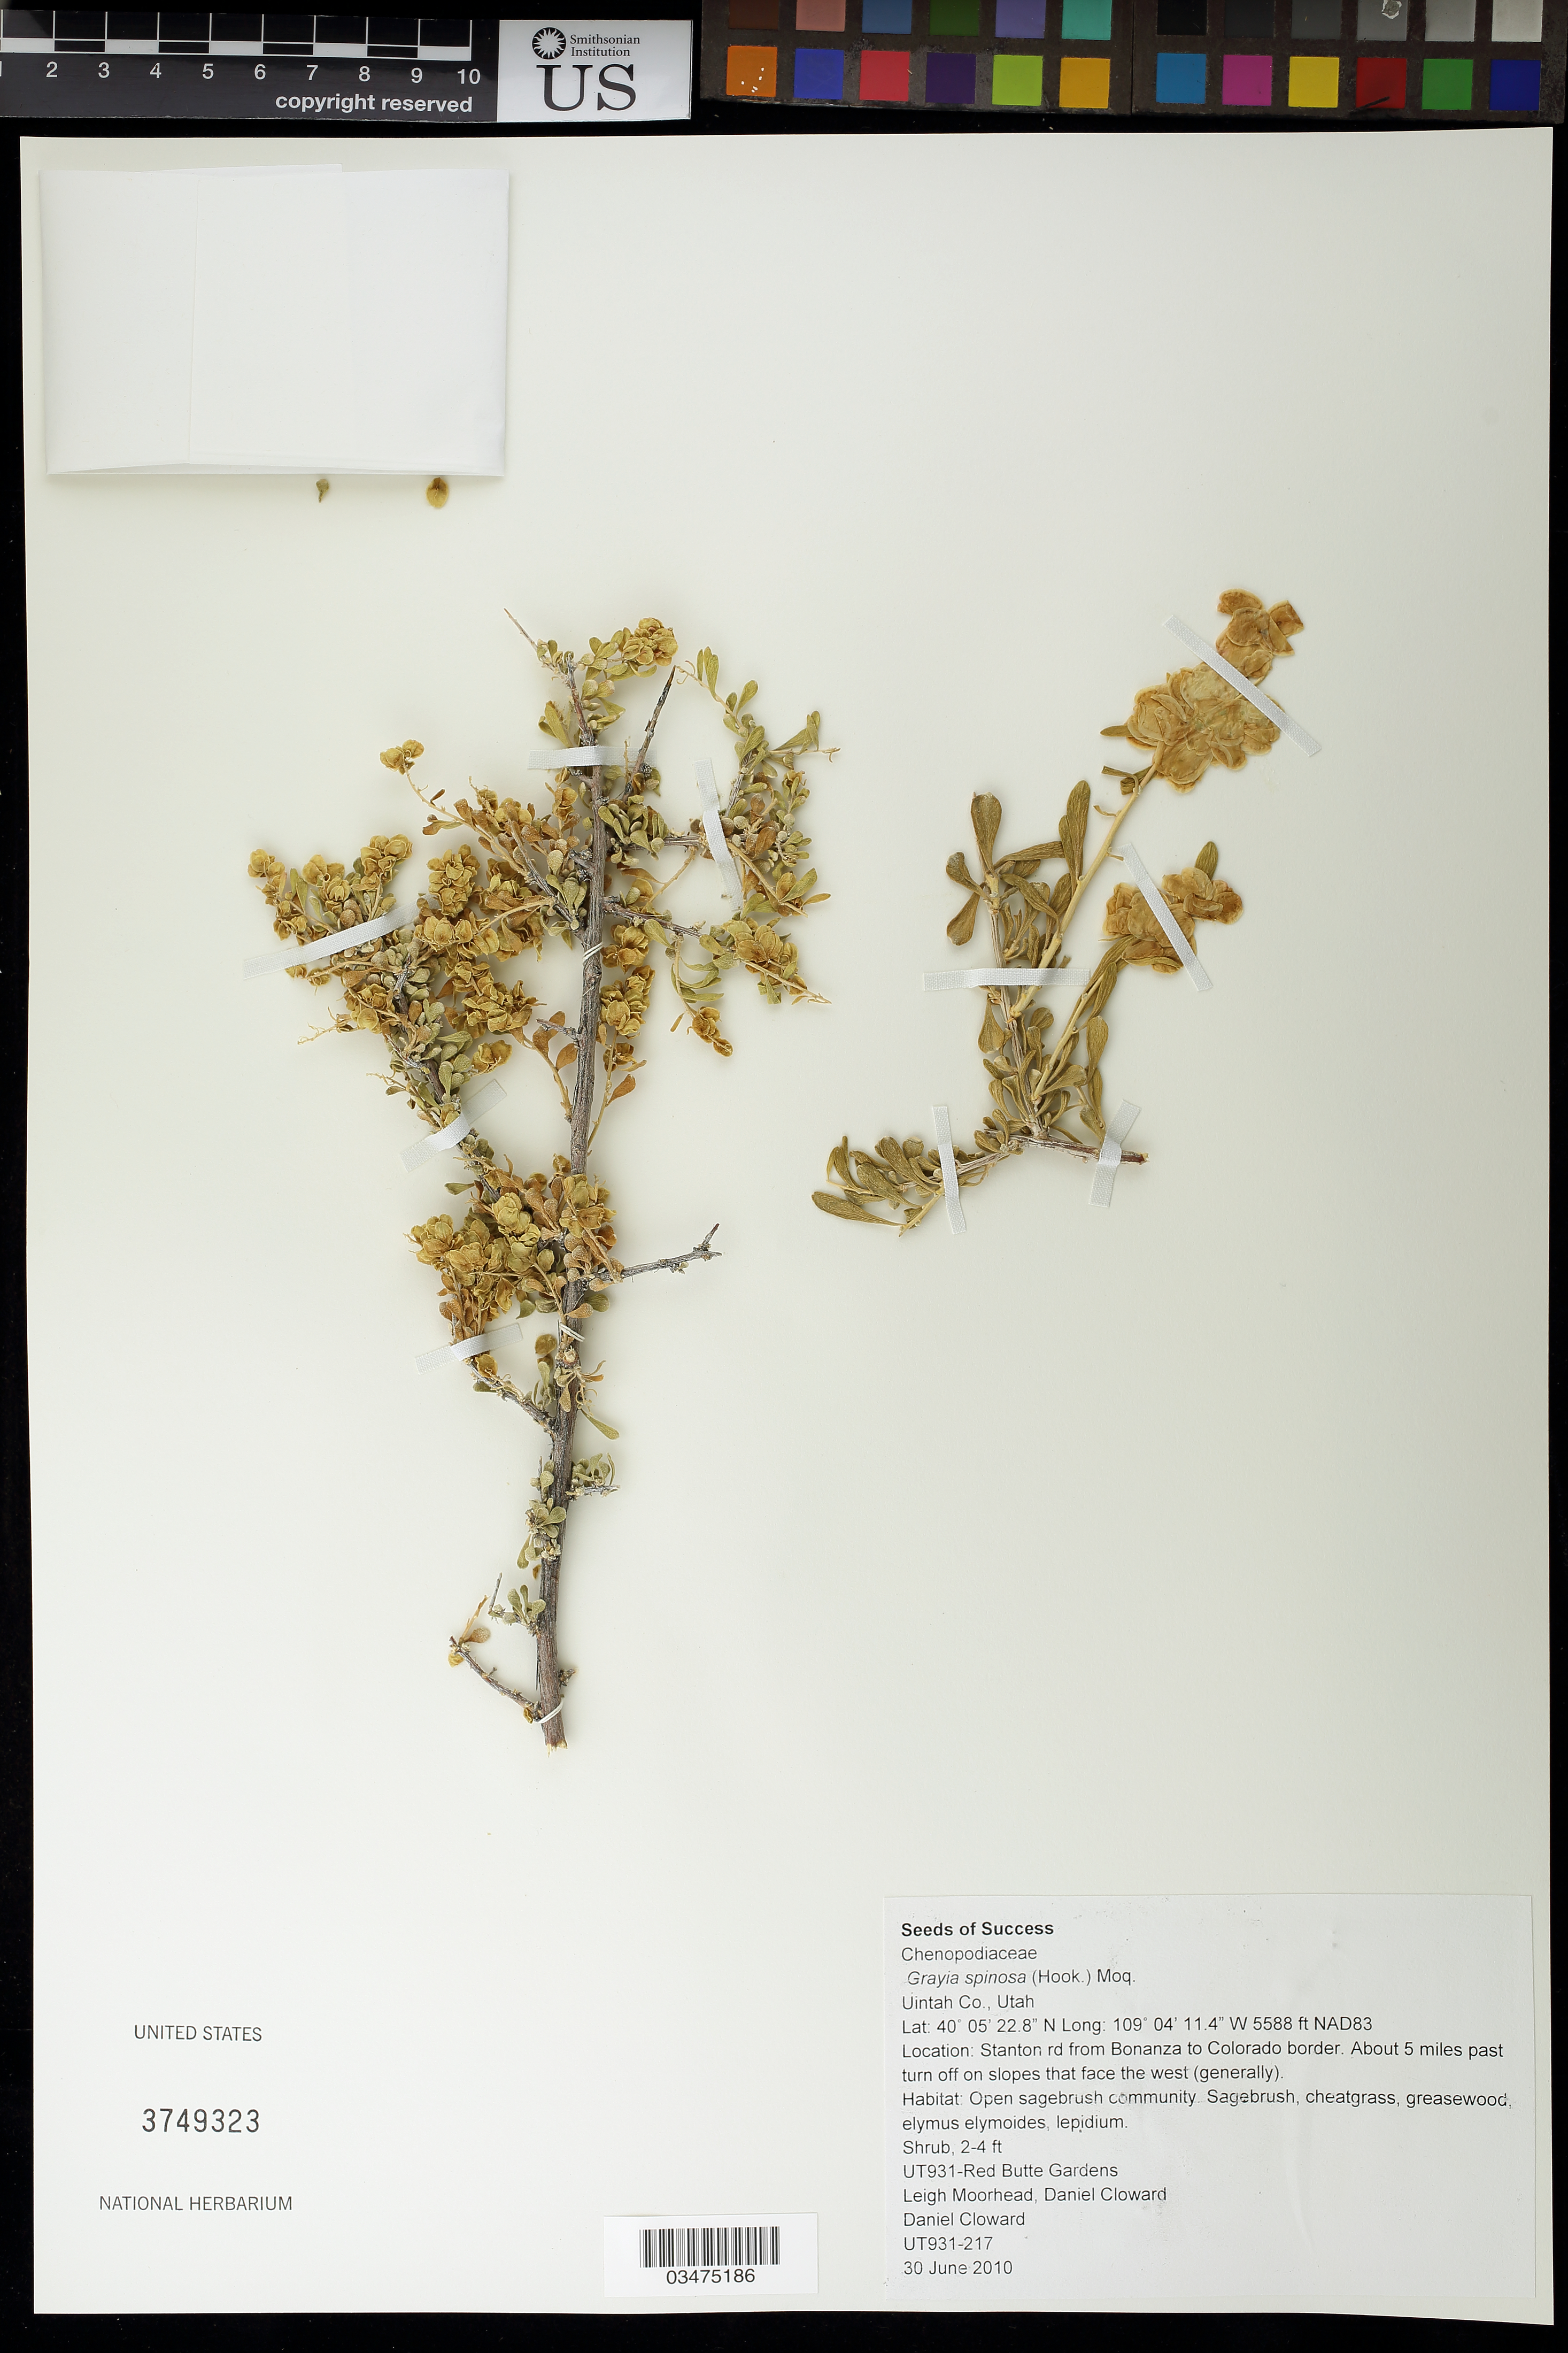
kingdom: Plantae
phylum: Tracheophyta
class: Magnoliopsida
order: Caryophyllales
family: Amaranthaceae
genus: Grayia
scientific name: Grayia spinosa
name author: (Hook.) Moq.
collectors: L. Moorhead & D. Cloward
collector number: UT931-217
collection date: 2010-06-30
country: United States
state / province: Utah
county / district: Uintah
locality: Stanton rd from Bonanza to Colorado border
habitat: Open sagebrush community, cheatgrass, greasewood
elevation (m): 1703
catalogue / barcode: US 3749323